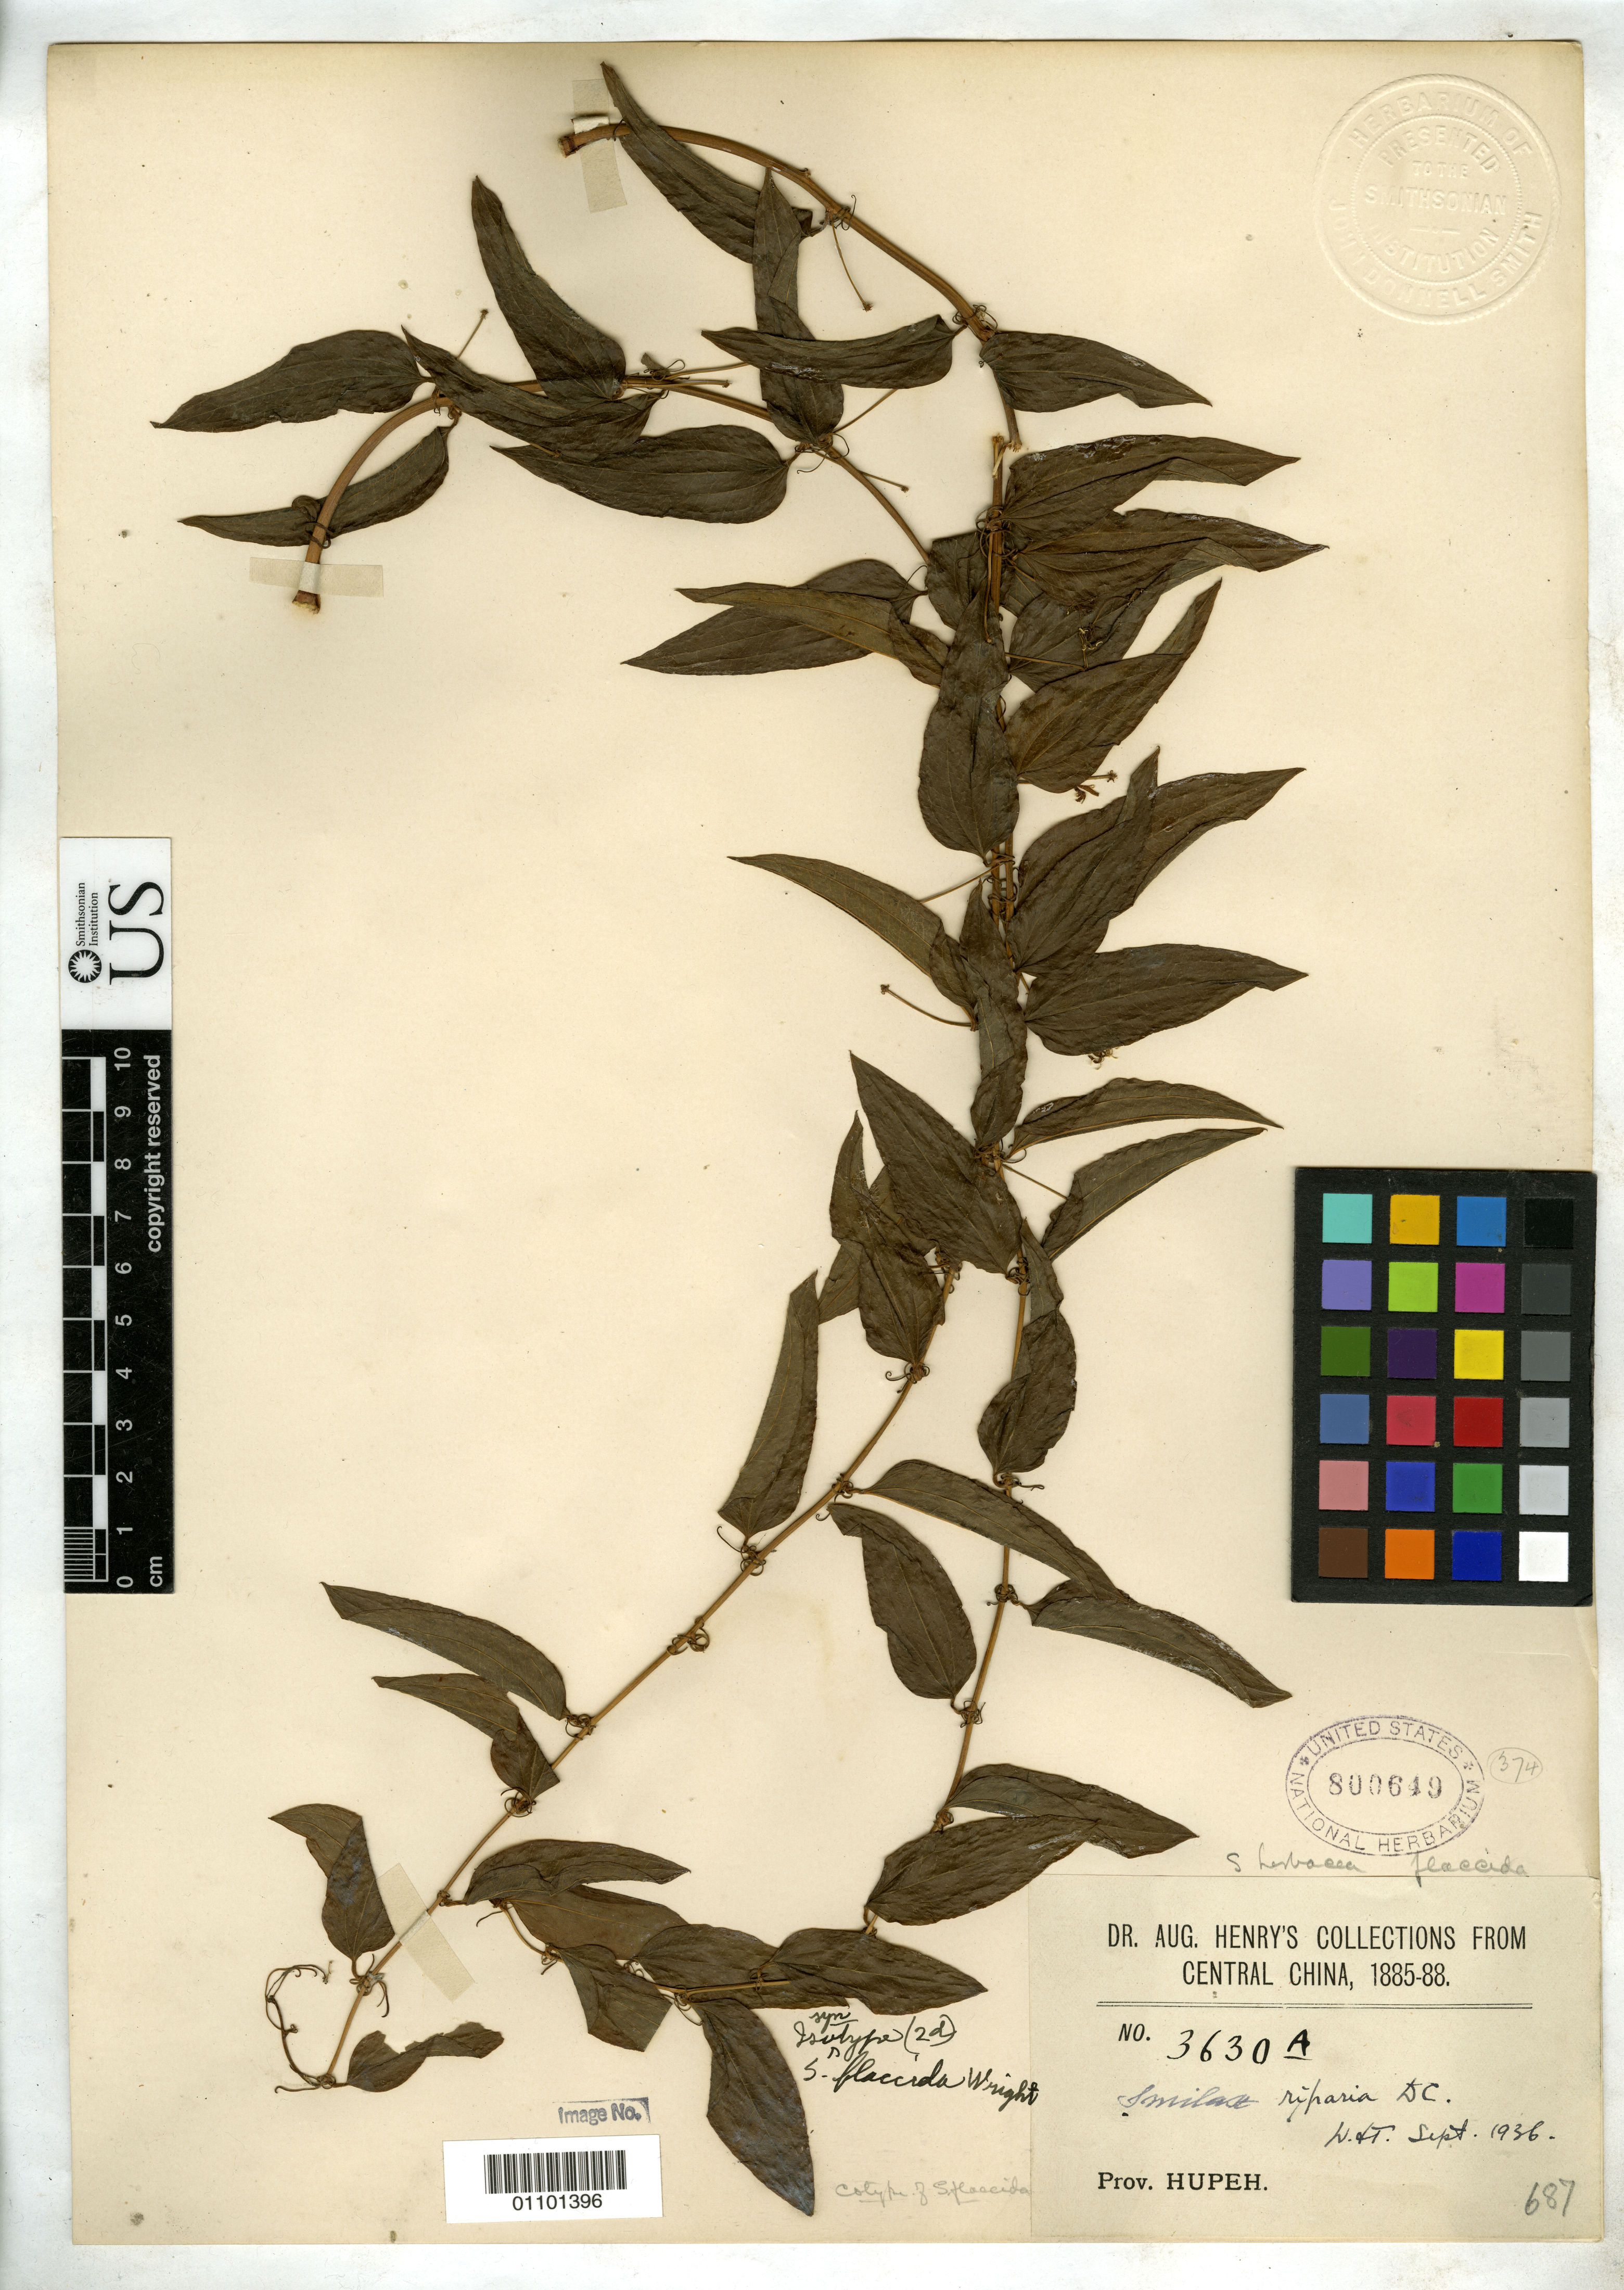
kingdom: Plantae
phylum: Tracheophyta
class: Liliopsida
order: Liliales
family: Smilacaceae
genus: Smilax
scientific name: Smilax flaccida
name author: C.H. Wright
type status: Isosyntype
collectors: A. Henry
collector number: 3630 B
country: China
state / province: Hubei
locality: Prov. Hupeh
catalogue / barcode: US 800649